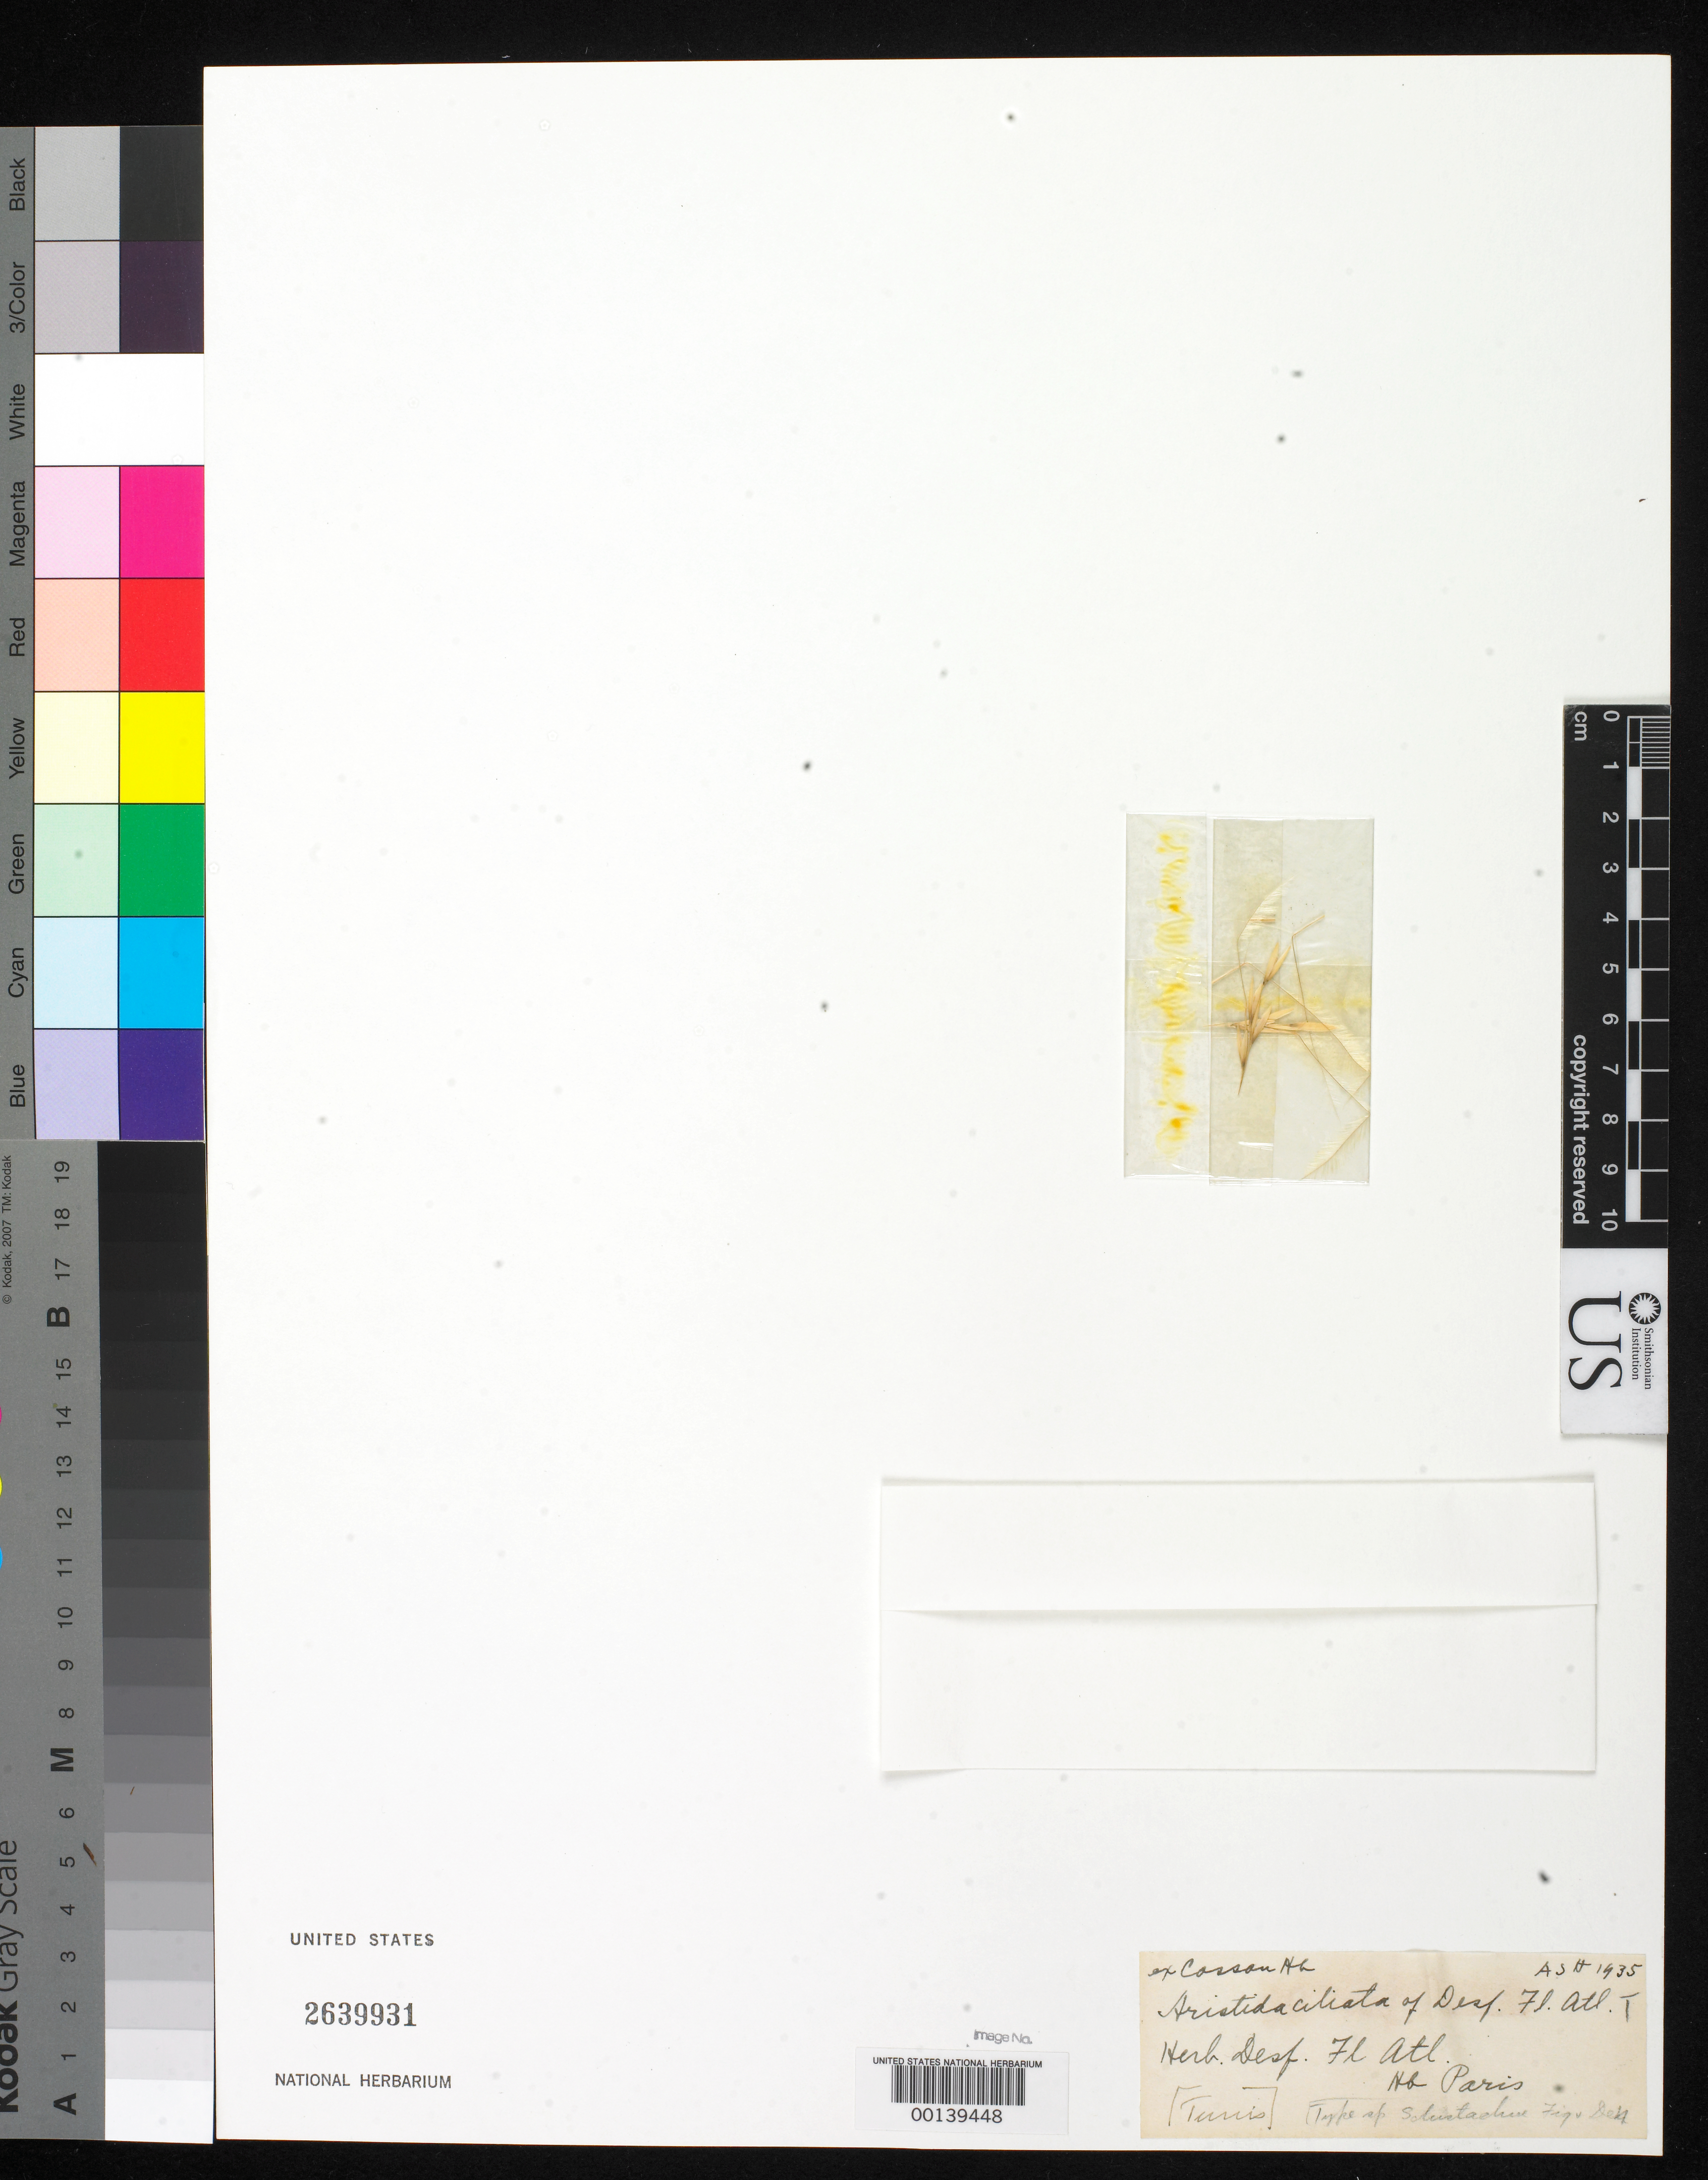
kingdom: Plantae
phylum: Tracheophyta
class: Liliopsida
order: Poales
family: Poaceae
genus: Aristida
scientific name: Aristida ciliata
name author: Desf. in Schrad.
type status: Type Fragment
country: Tunisia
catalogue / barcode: US 2639931